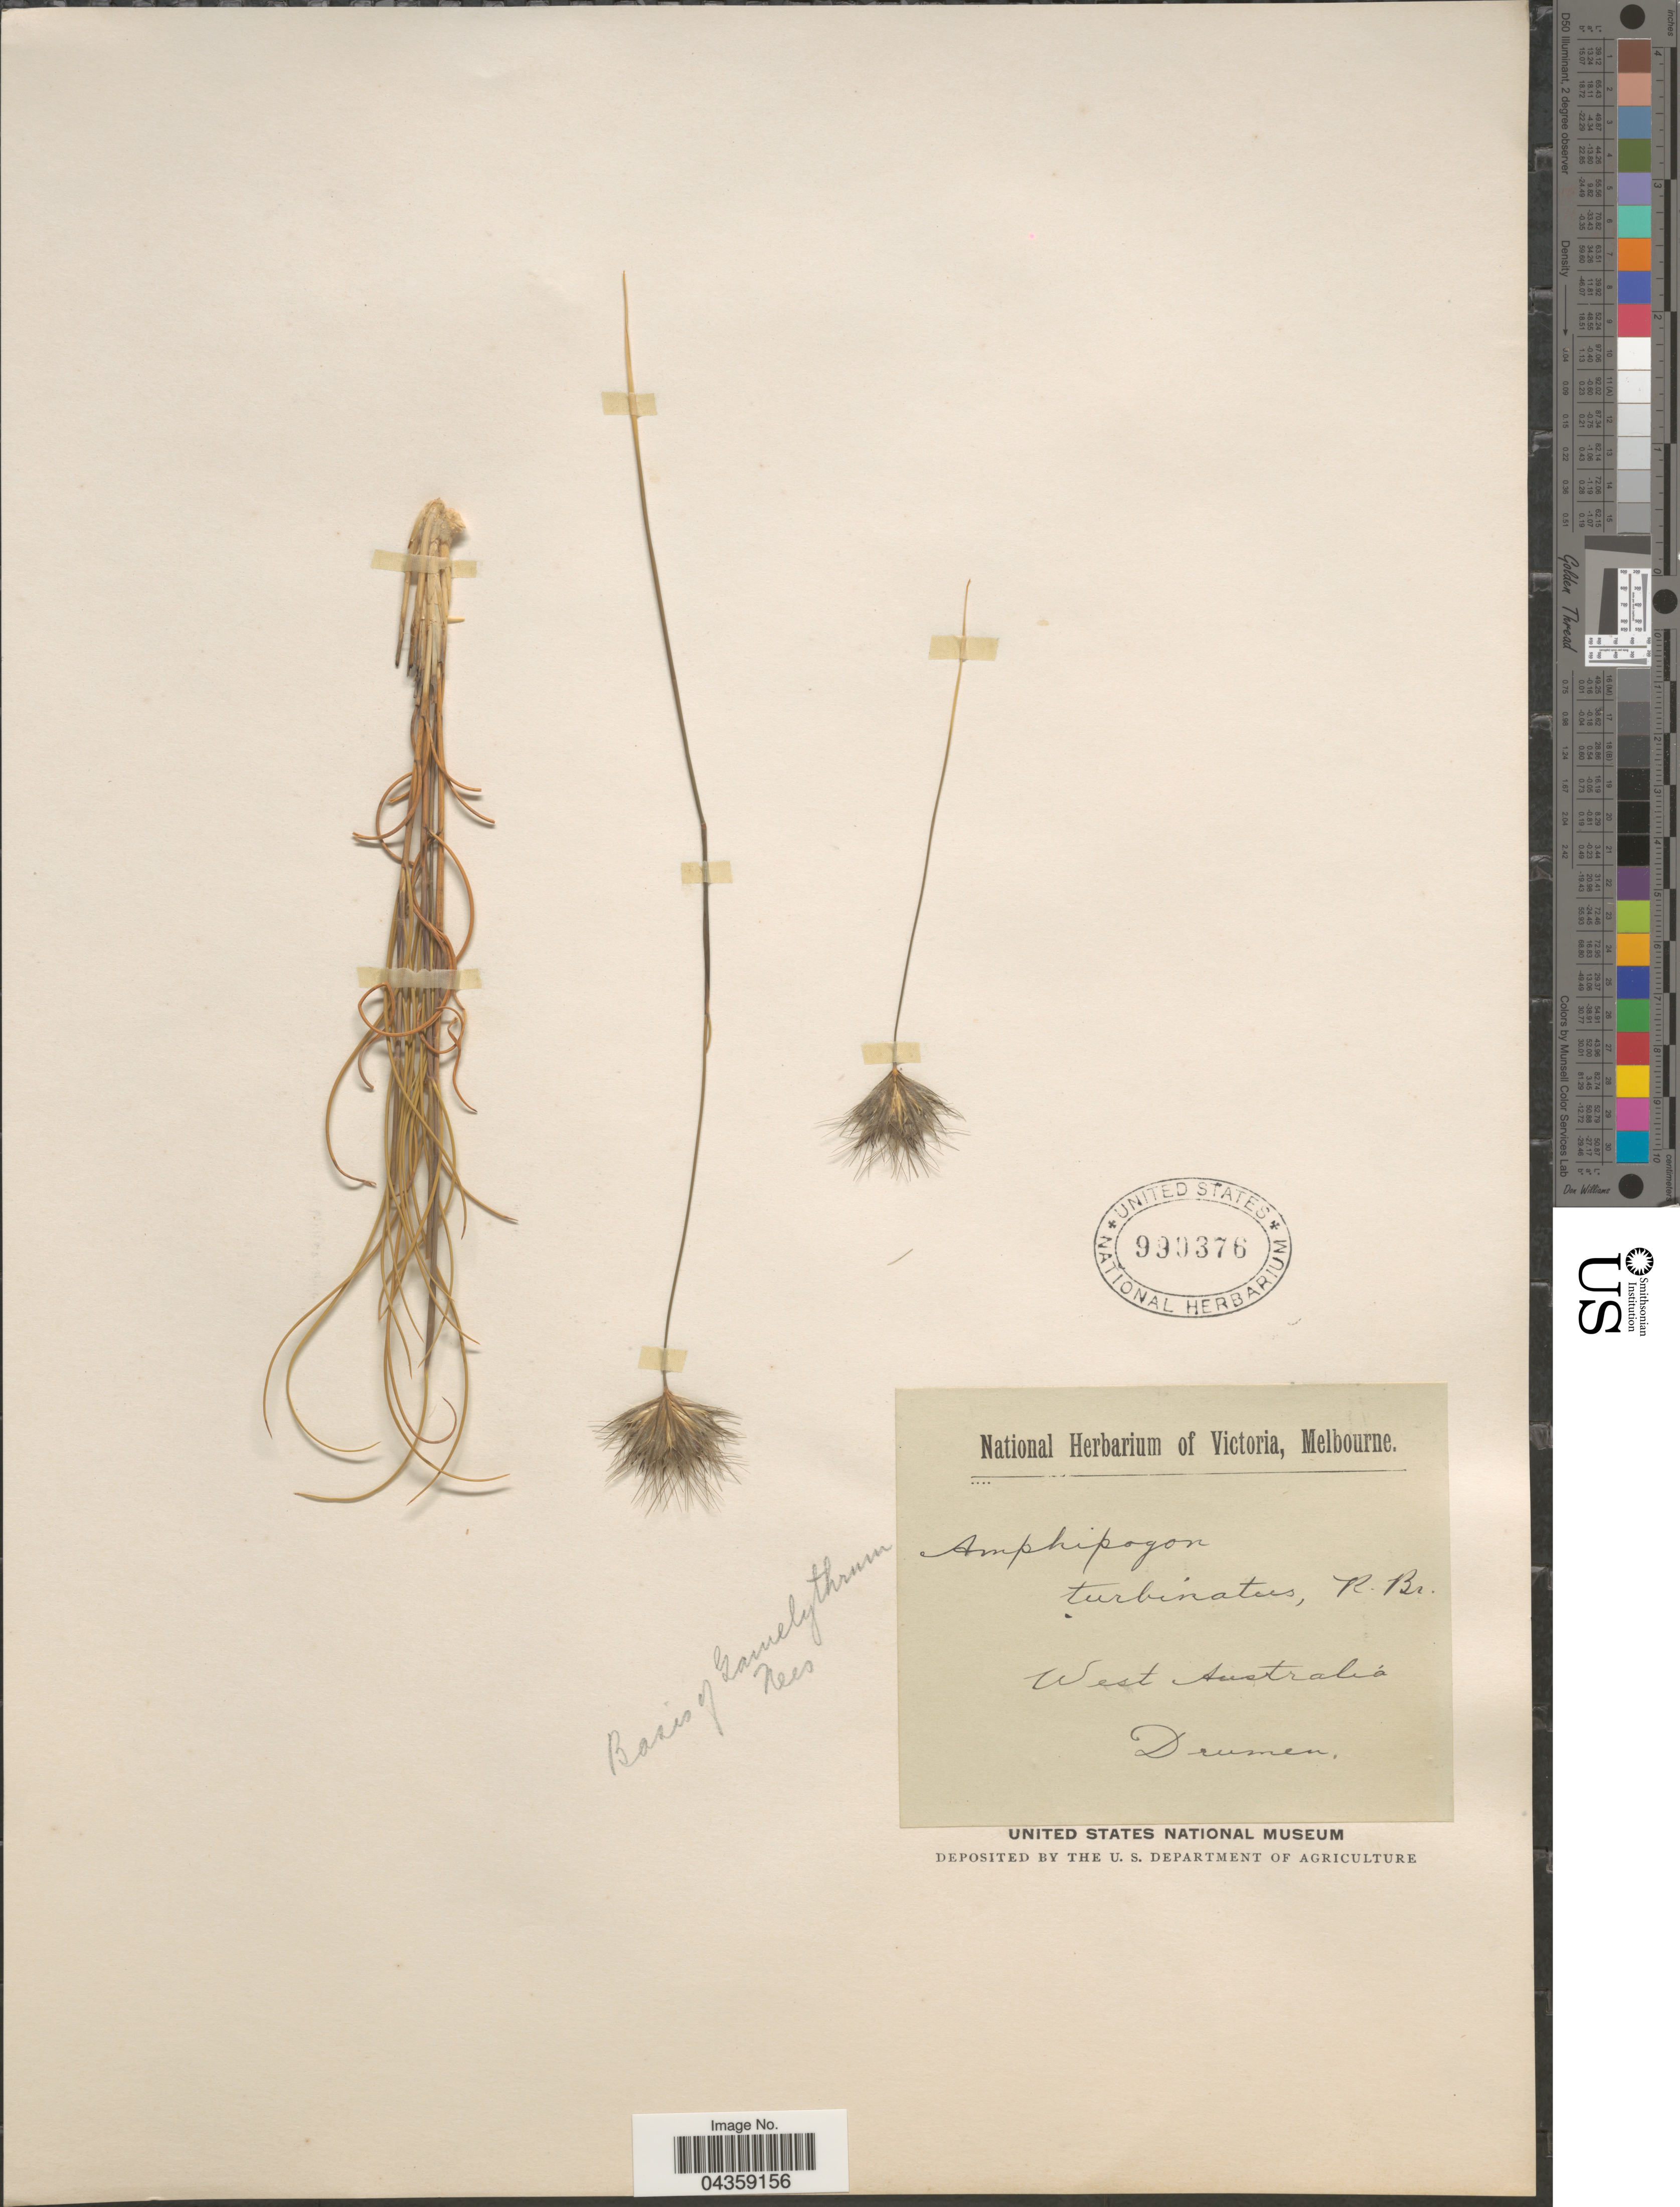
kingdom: Plantae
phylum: Tracheophyta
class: Liliopsida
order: Poales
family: Poaceae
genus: Amphipogon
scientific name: Amphipogon turbinatus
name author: R. Br.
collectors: Drumen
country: Australia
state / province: Western Australia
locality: West Australia.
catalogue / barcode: US 990376